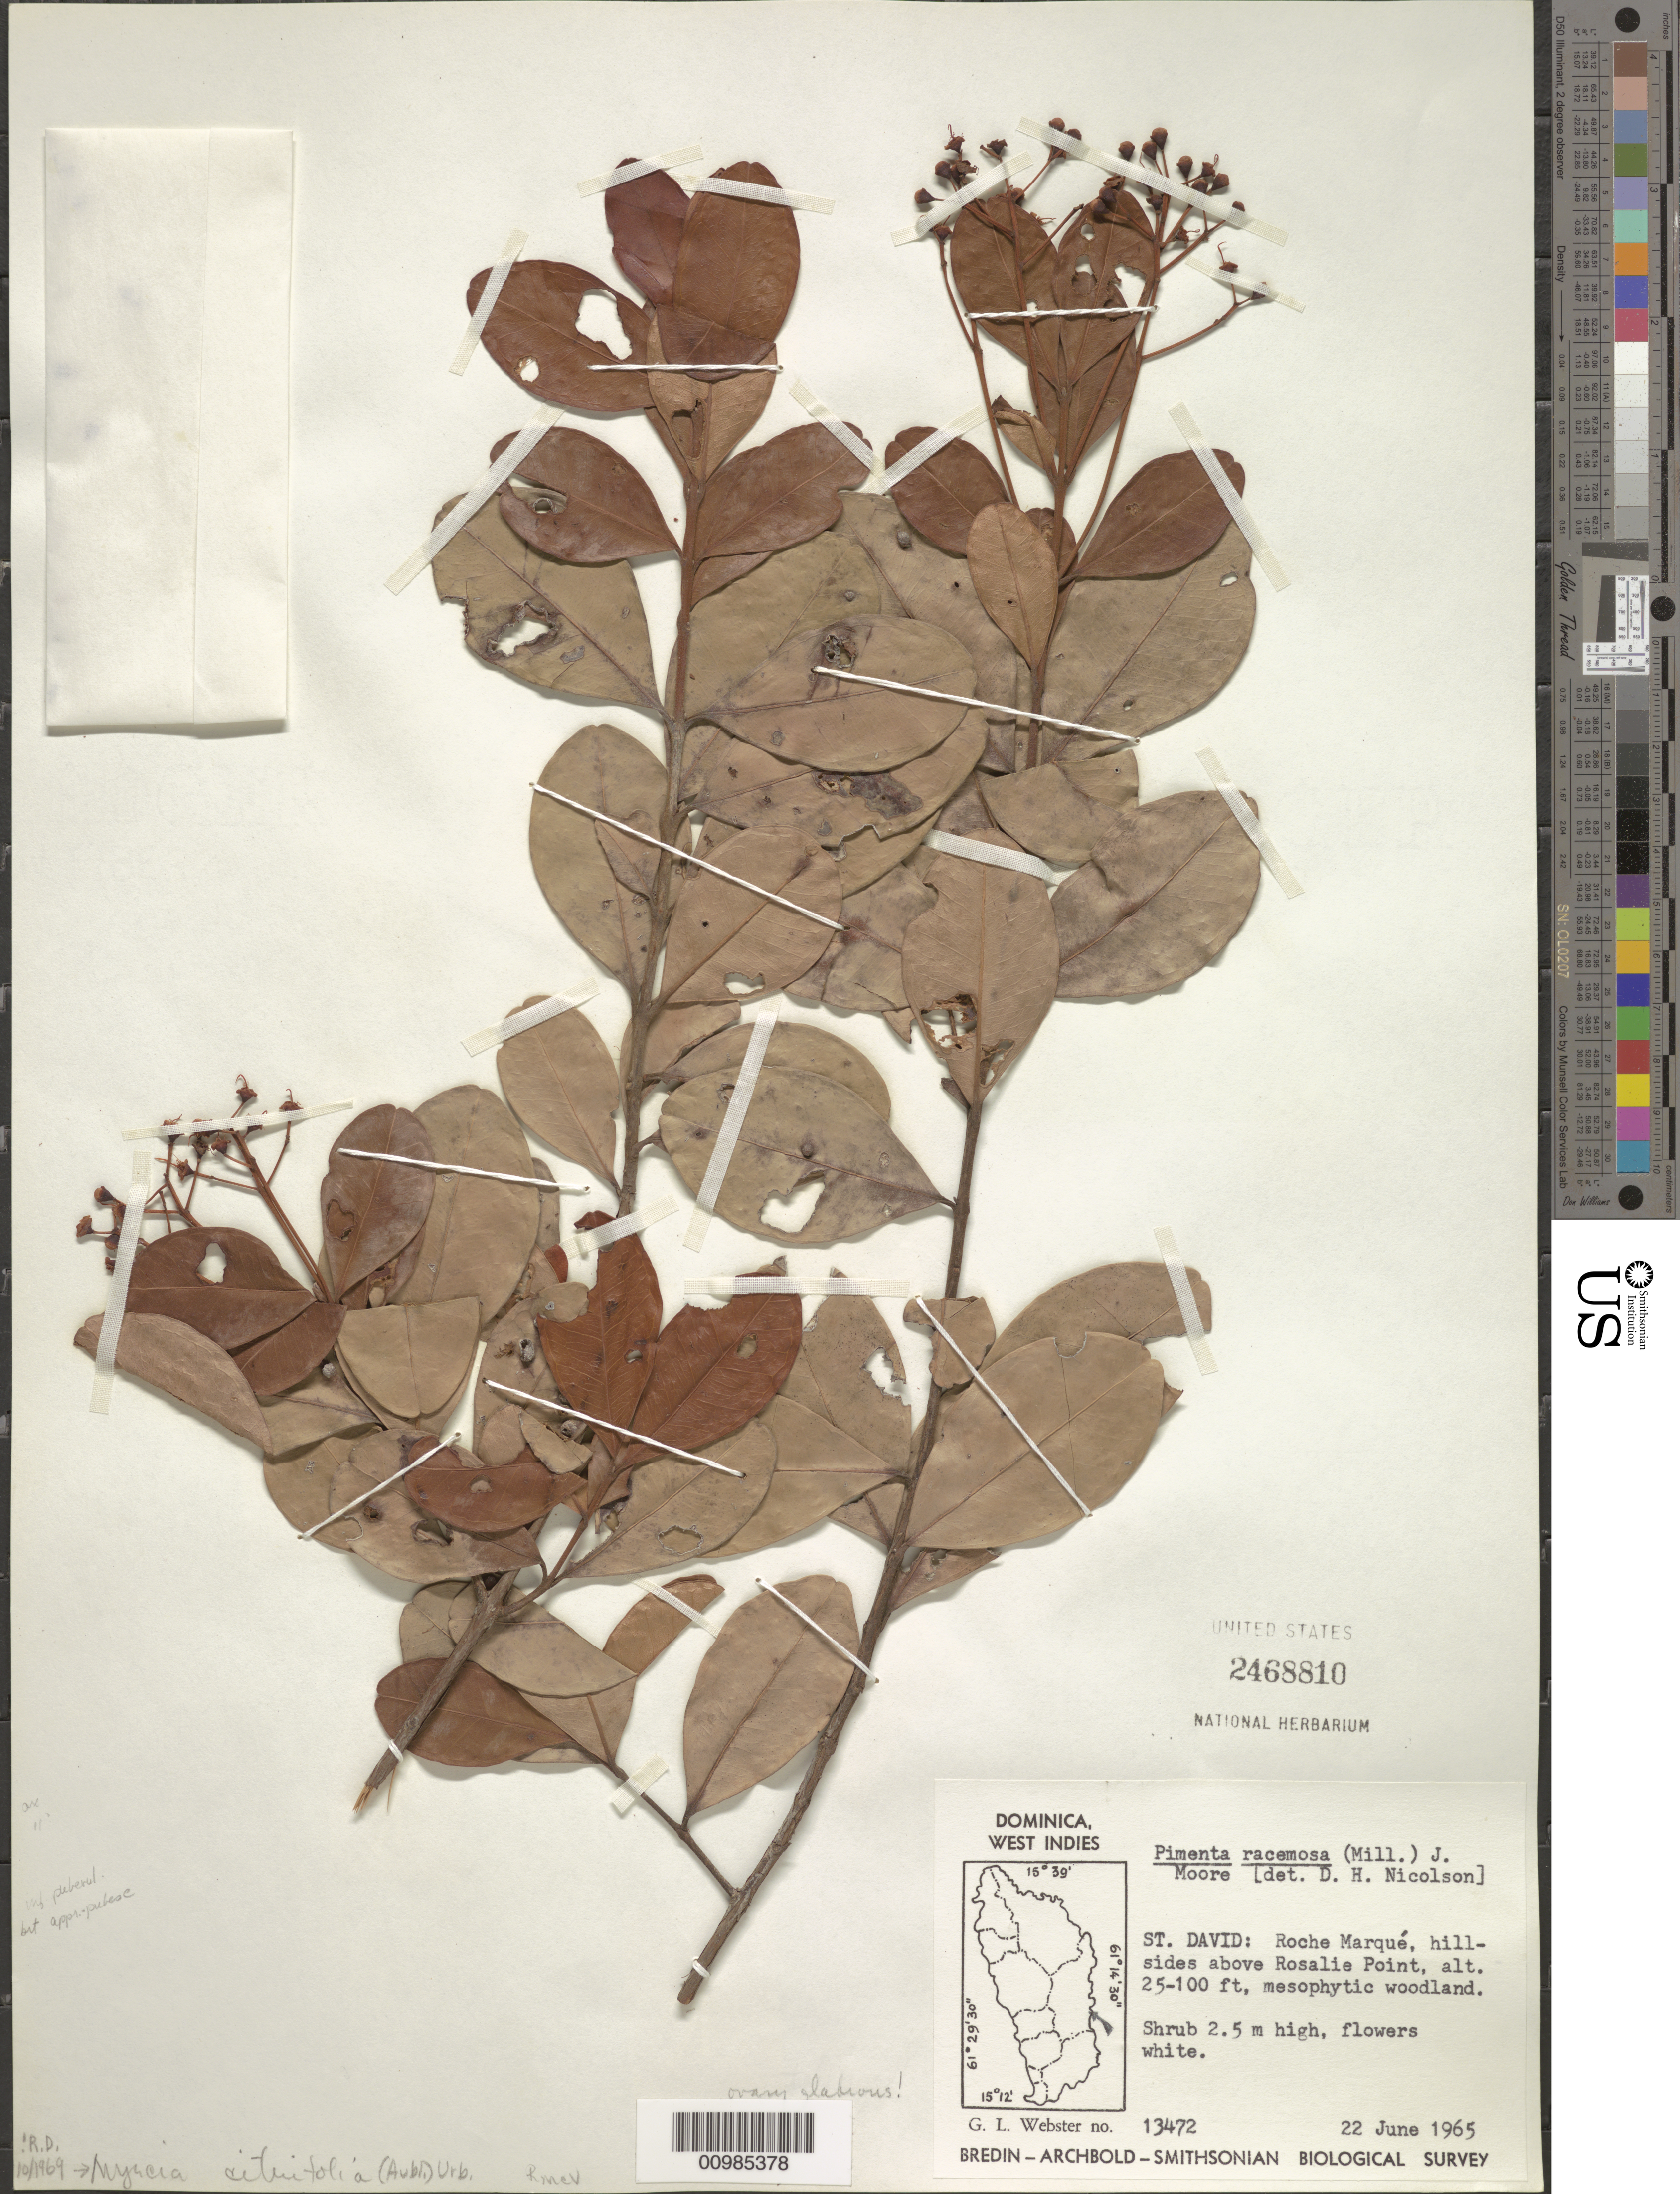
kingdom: Plantae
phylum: Tracheophyta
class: Magnoliopsida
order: Myrtales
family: Myrtaceae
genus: Myrcia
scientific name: Myrcia citrifolia var. imrayana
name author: (Griseb.) Stehlé & Quentin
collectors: G. L. Webster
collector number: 13472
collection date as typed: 22 Jun 1965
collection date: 1965-06-22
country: Dominica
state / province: St. David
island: Dominica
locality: Roche Marqué, hills above Rosalie Point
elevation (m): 8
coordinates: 0 N, 0 E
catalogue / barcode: US 2468810